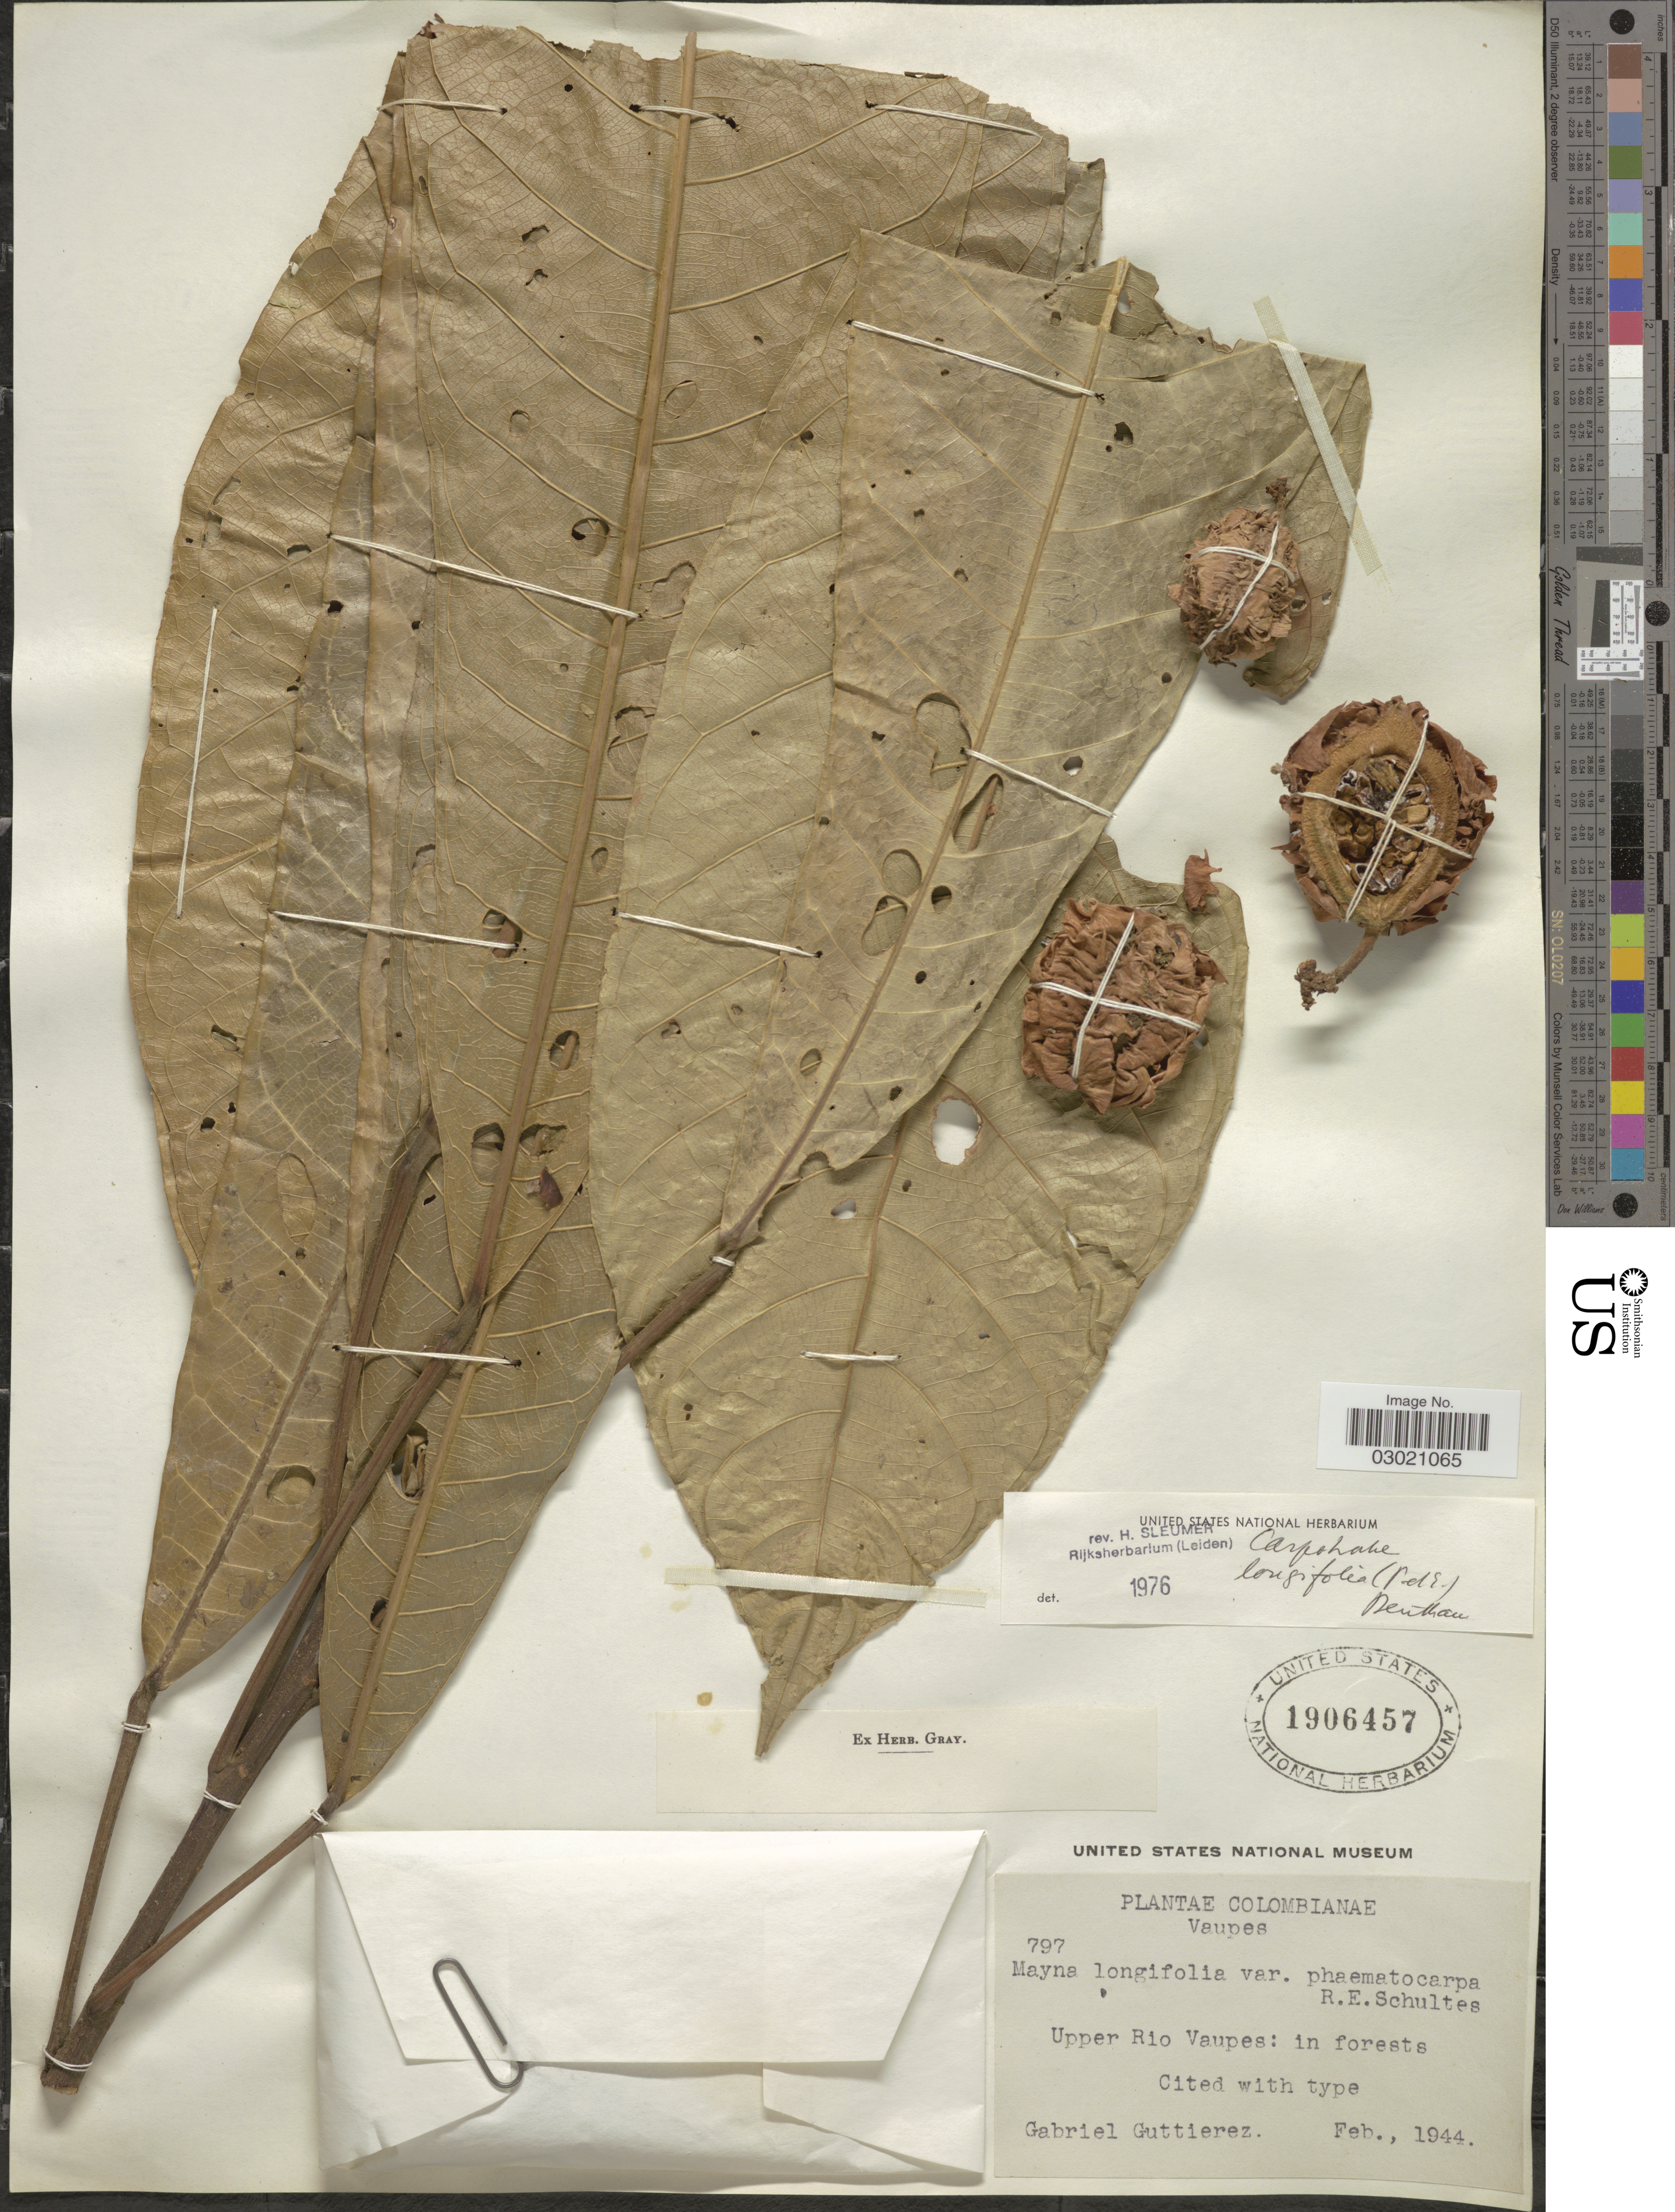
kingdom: Plantae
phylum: Tracheophyta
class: Magnoliopsida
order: Malpighiales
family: Achariaceae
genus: Carpotroche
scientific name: Carpotroche longifolia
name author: (Poepp.) Benth.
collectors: G. Gutierrez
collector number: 797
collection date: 1944-02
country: Colombia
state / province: Vaupés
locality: Upper Rio Vaupes.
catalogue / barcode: US 1906457